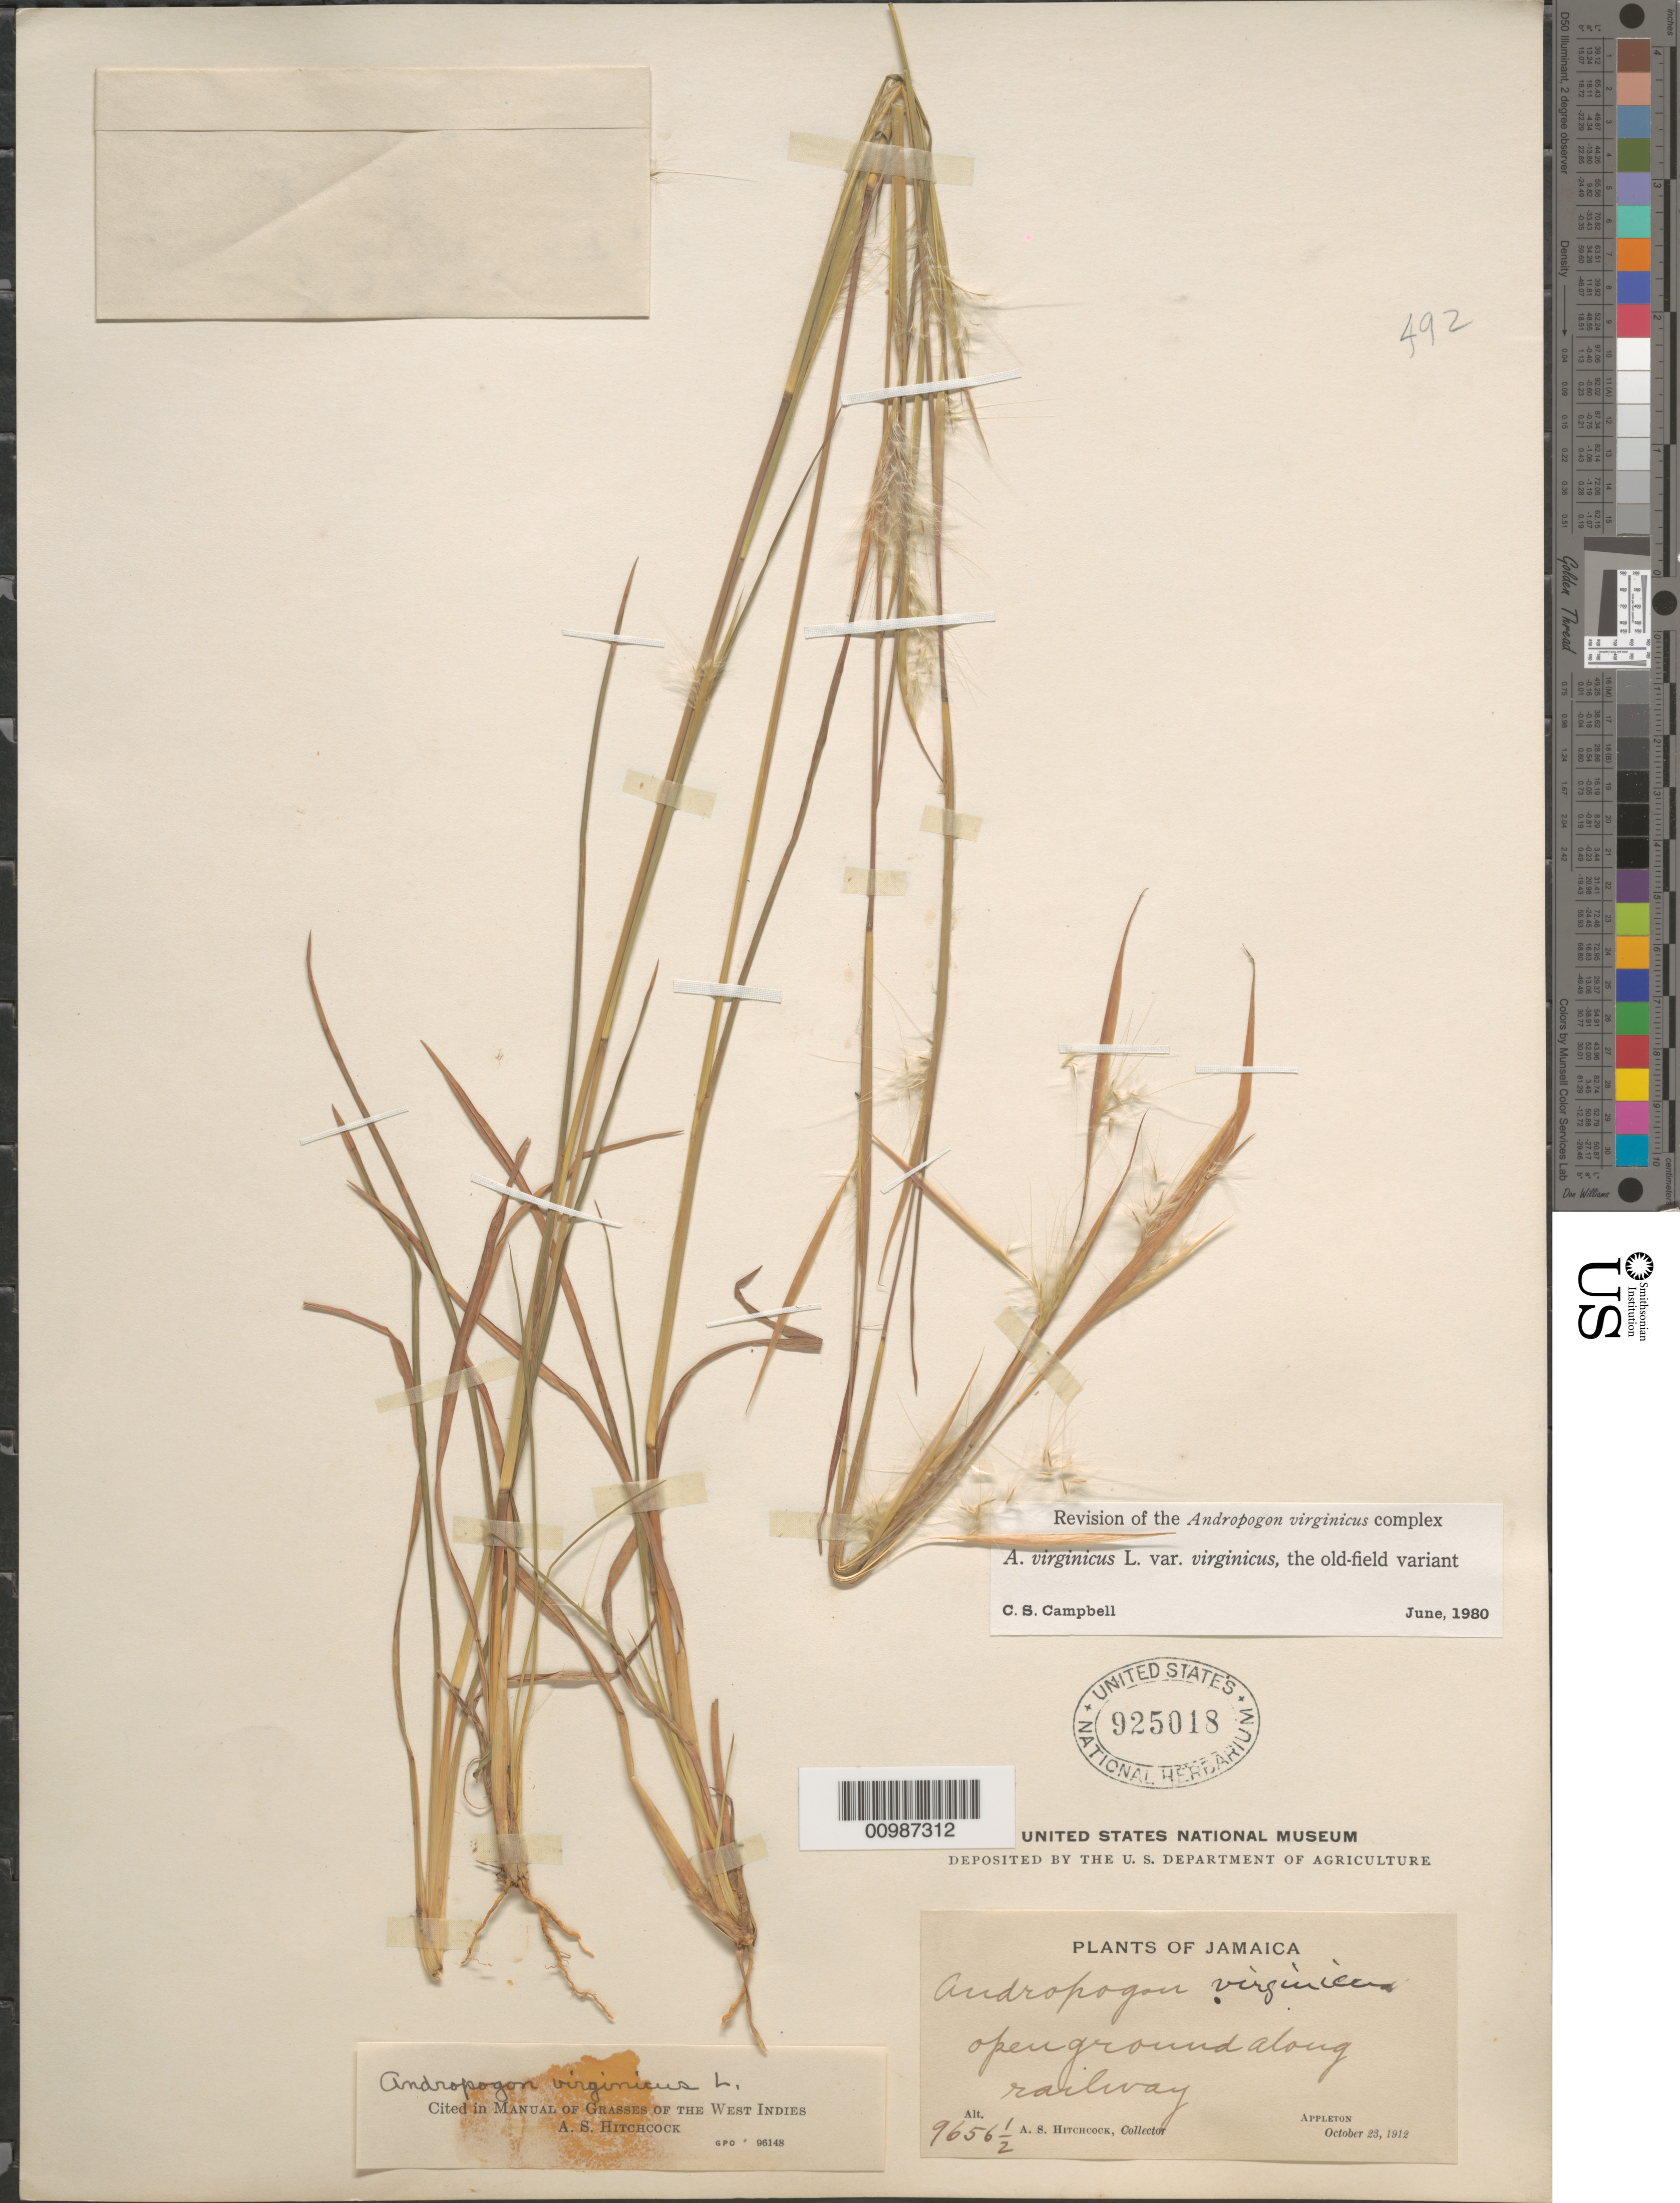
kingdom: Plantae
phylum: Tracheophyta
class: Liliopsida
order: Poales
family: Poaceae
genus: Andropogon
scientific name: Andropogon virginicus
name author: L.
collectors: A. S. Hitchcock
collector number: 9656.5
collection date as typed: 23 Oct 1912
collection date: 1912-10-23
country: Jamaica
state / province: Trelawny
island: Jamaica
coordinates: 0 N, 0 E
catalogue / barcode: US 925018